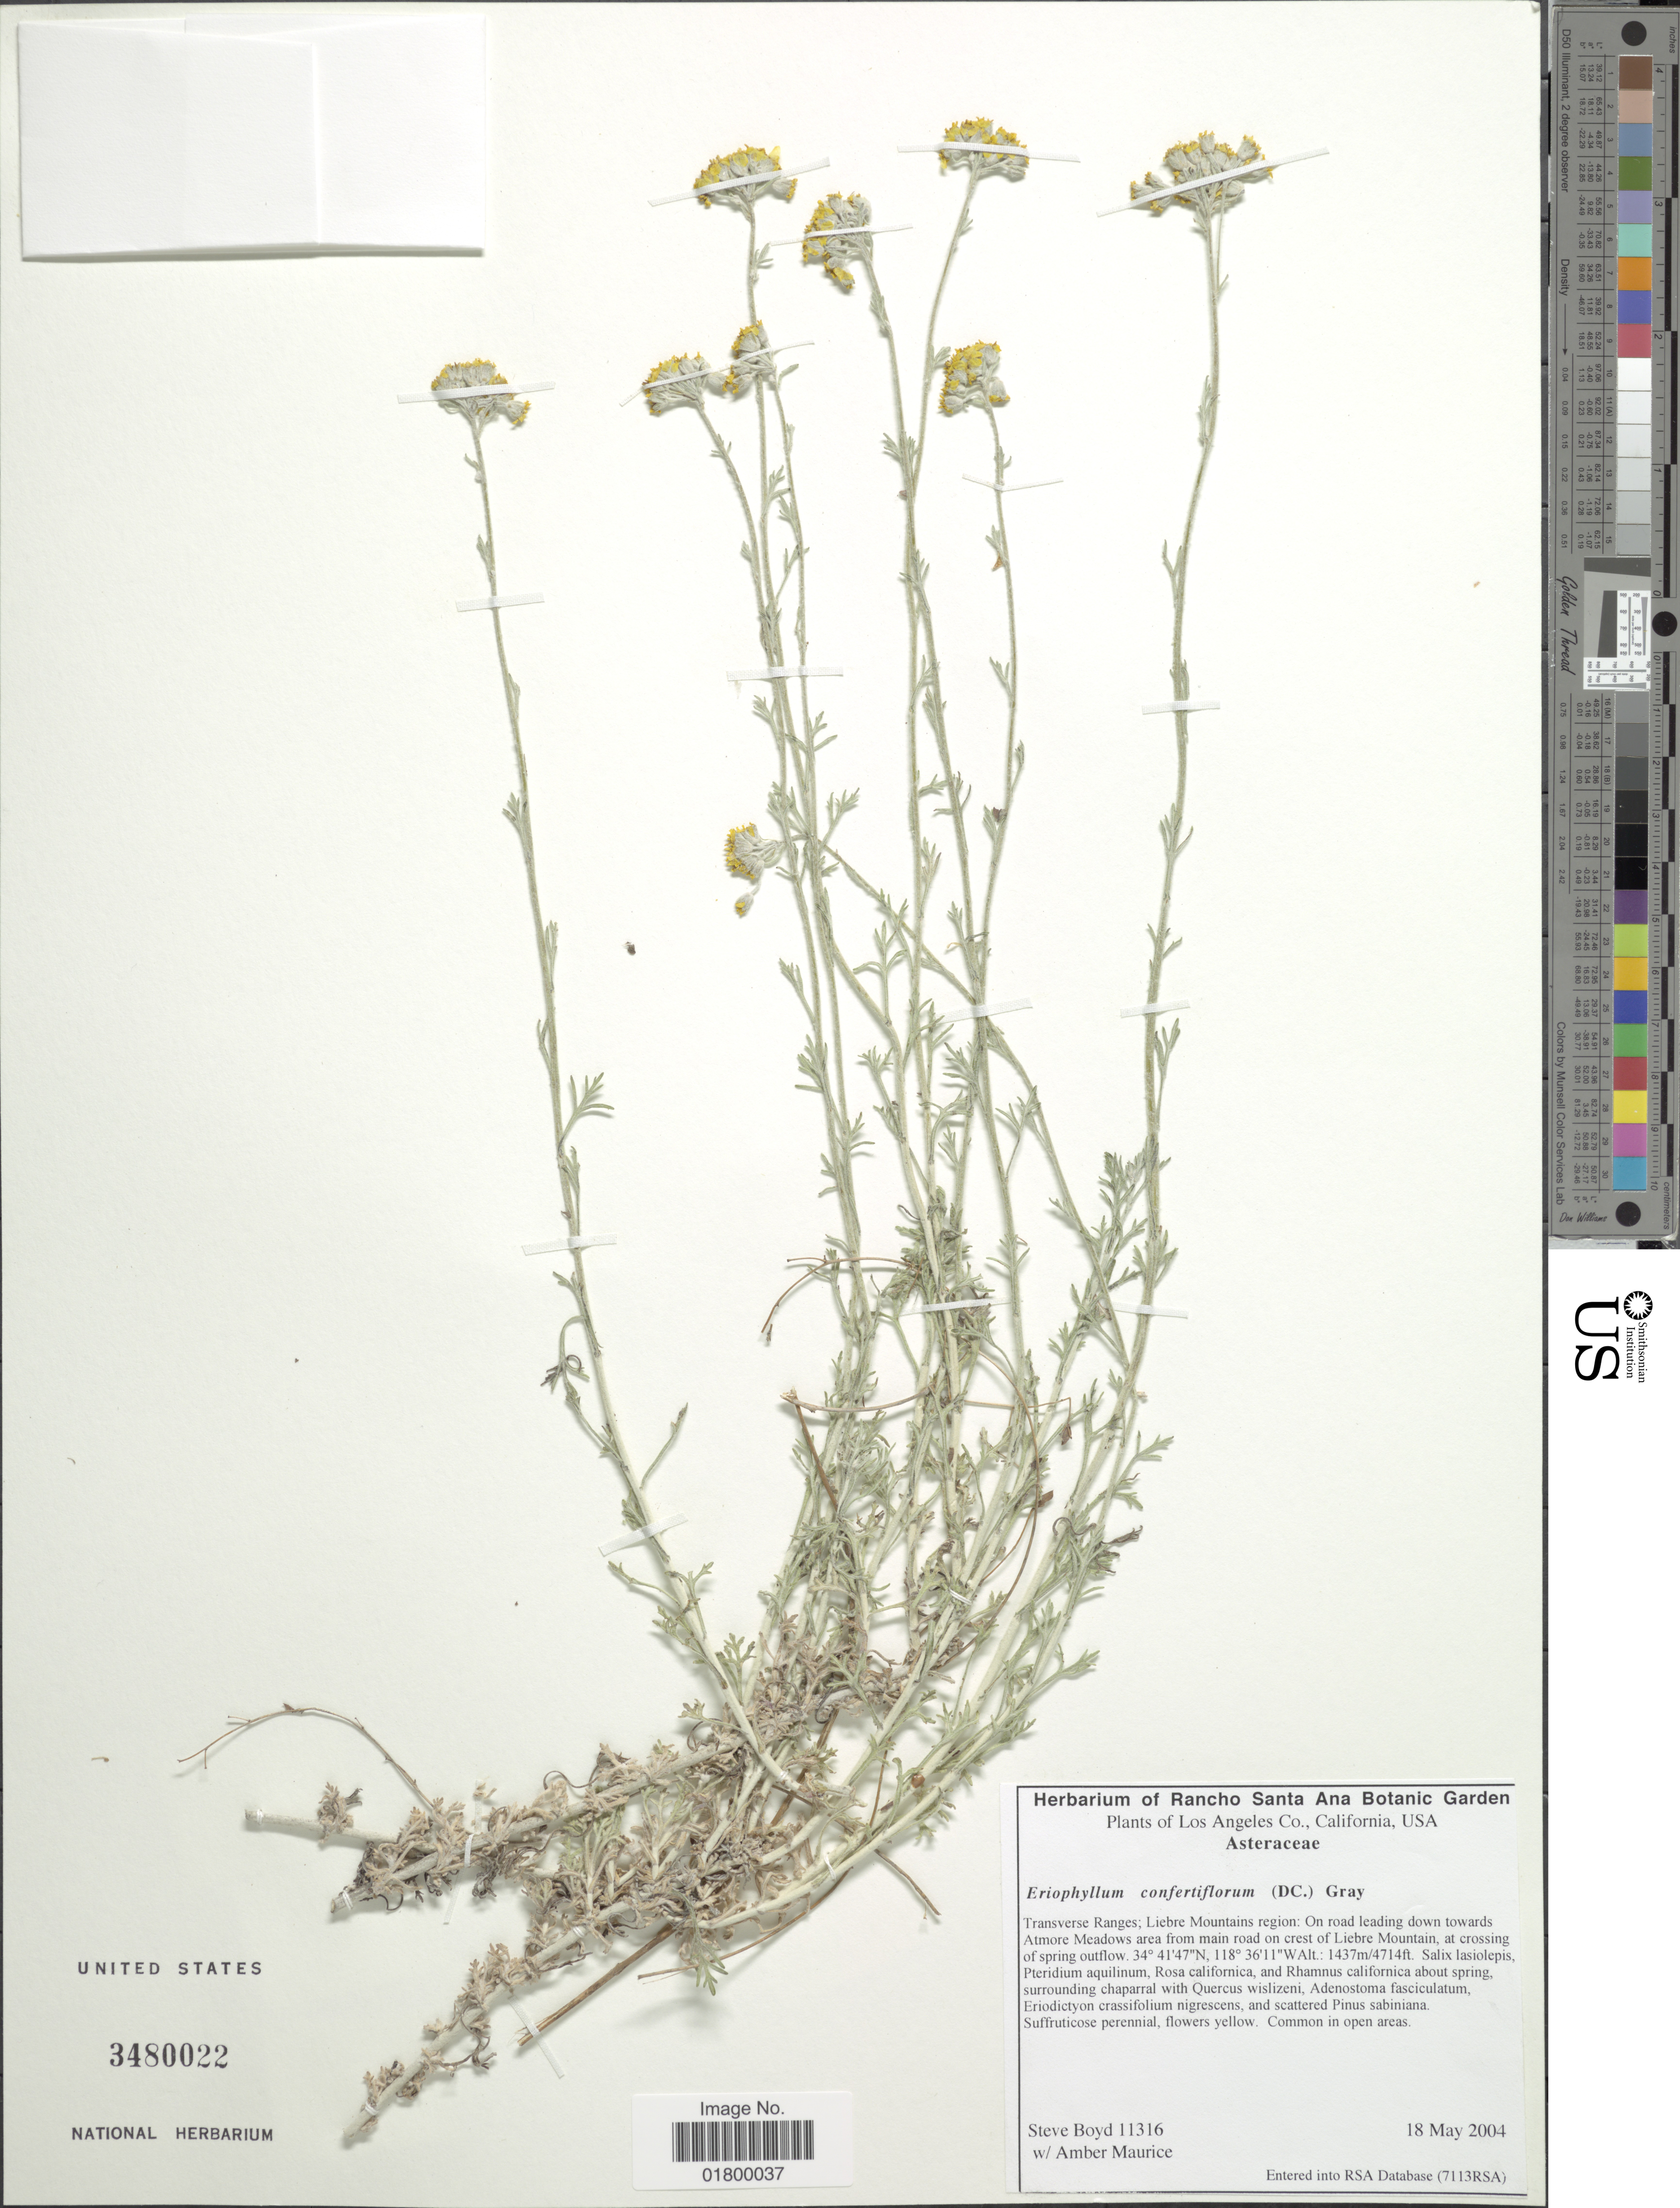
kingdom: Plantae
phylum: Tracheophyta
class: Magnoliopsida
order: Asterales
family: Asteraceae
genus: Eriophyllum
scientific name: Eriophyllum confertiflorum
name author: (DC.) A. Gray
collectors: S. Boyd & A. Mauriice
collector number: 11316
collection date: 2004-05-18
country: United States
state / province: California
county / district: Los Angeles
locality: Los Angeles Co., California, Transverse Ranges: Liebvre Mountains region: On road leading down towards Atmore Meadows area from main road on crest of Liebre Mountain, at crossing of spring outflow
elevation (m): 1437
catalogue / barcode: US 3480022